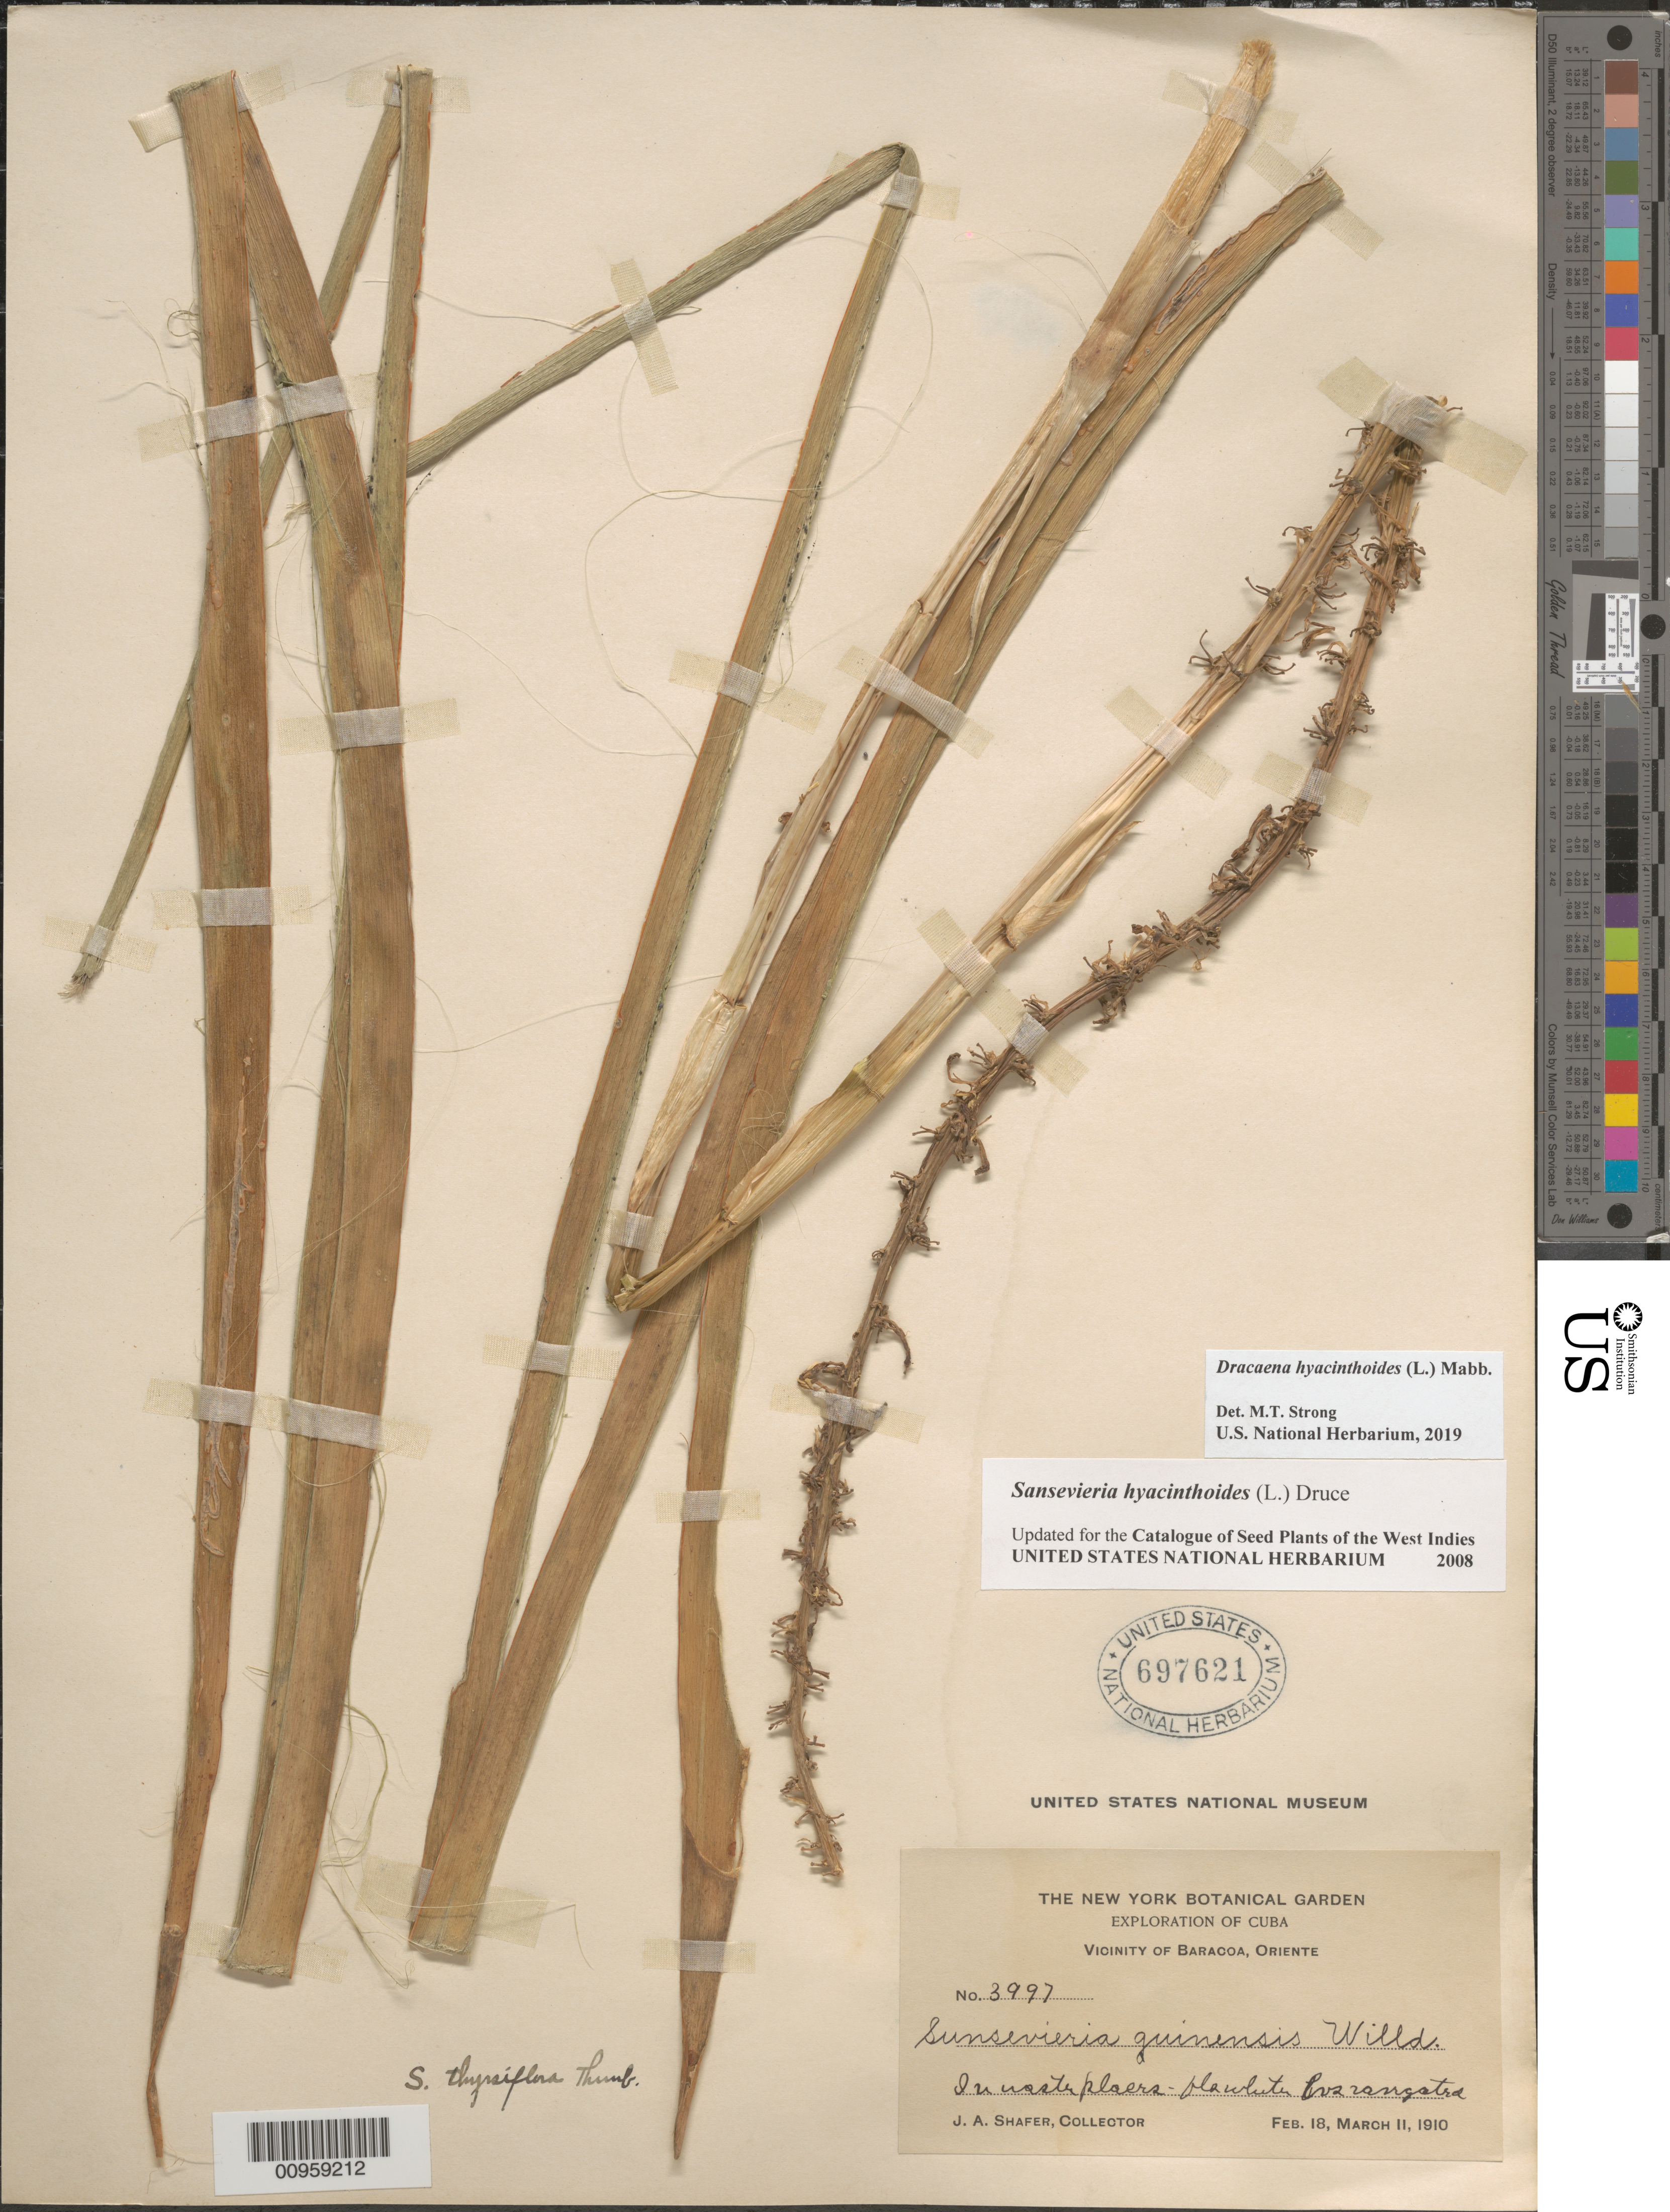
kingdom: Plantae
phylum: Tracheophyta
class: Liliopsida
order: Asparagales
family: Asparagaceae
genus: Dracaena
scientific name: Dracaena hyacinthoides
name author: (L.) Mabb.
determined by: Strong, Mark T., (BOT), Smithsonian Institution - National Museum of Natural History (UNITED STATES)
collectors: J. A. Shafer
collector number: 3997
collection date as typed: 18 Feb 1910 to 11 Mar 1910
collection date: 1910-02-18/1910-03-11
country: Cuba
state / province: Guantanamo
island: Cuba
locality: Vicinity of Baracoa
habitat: In waste places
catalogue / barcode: US 697621